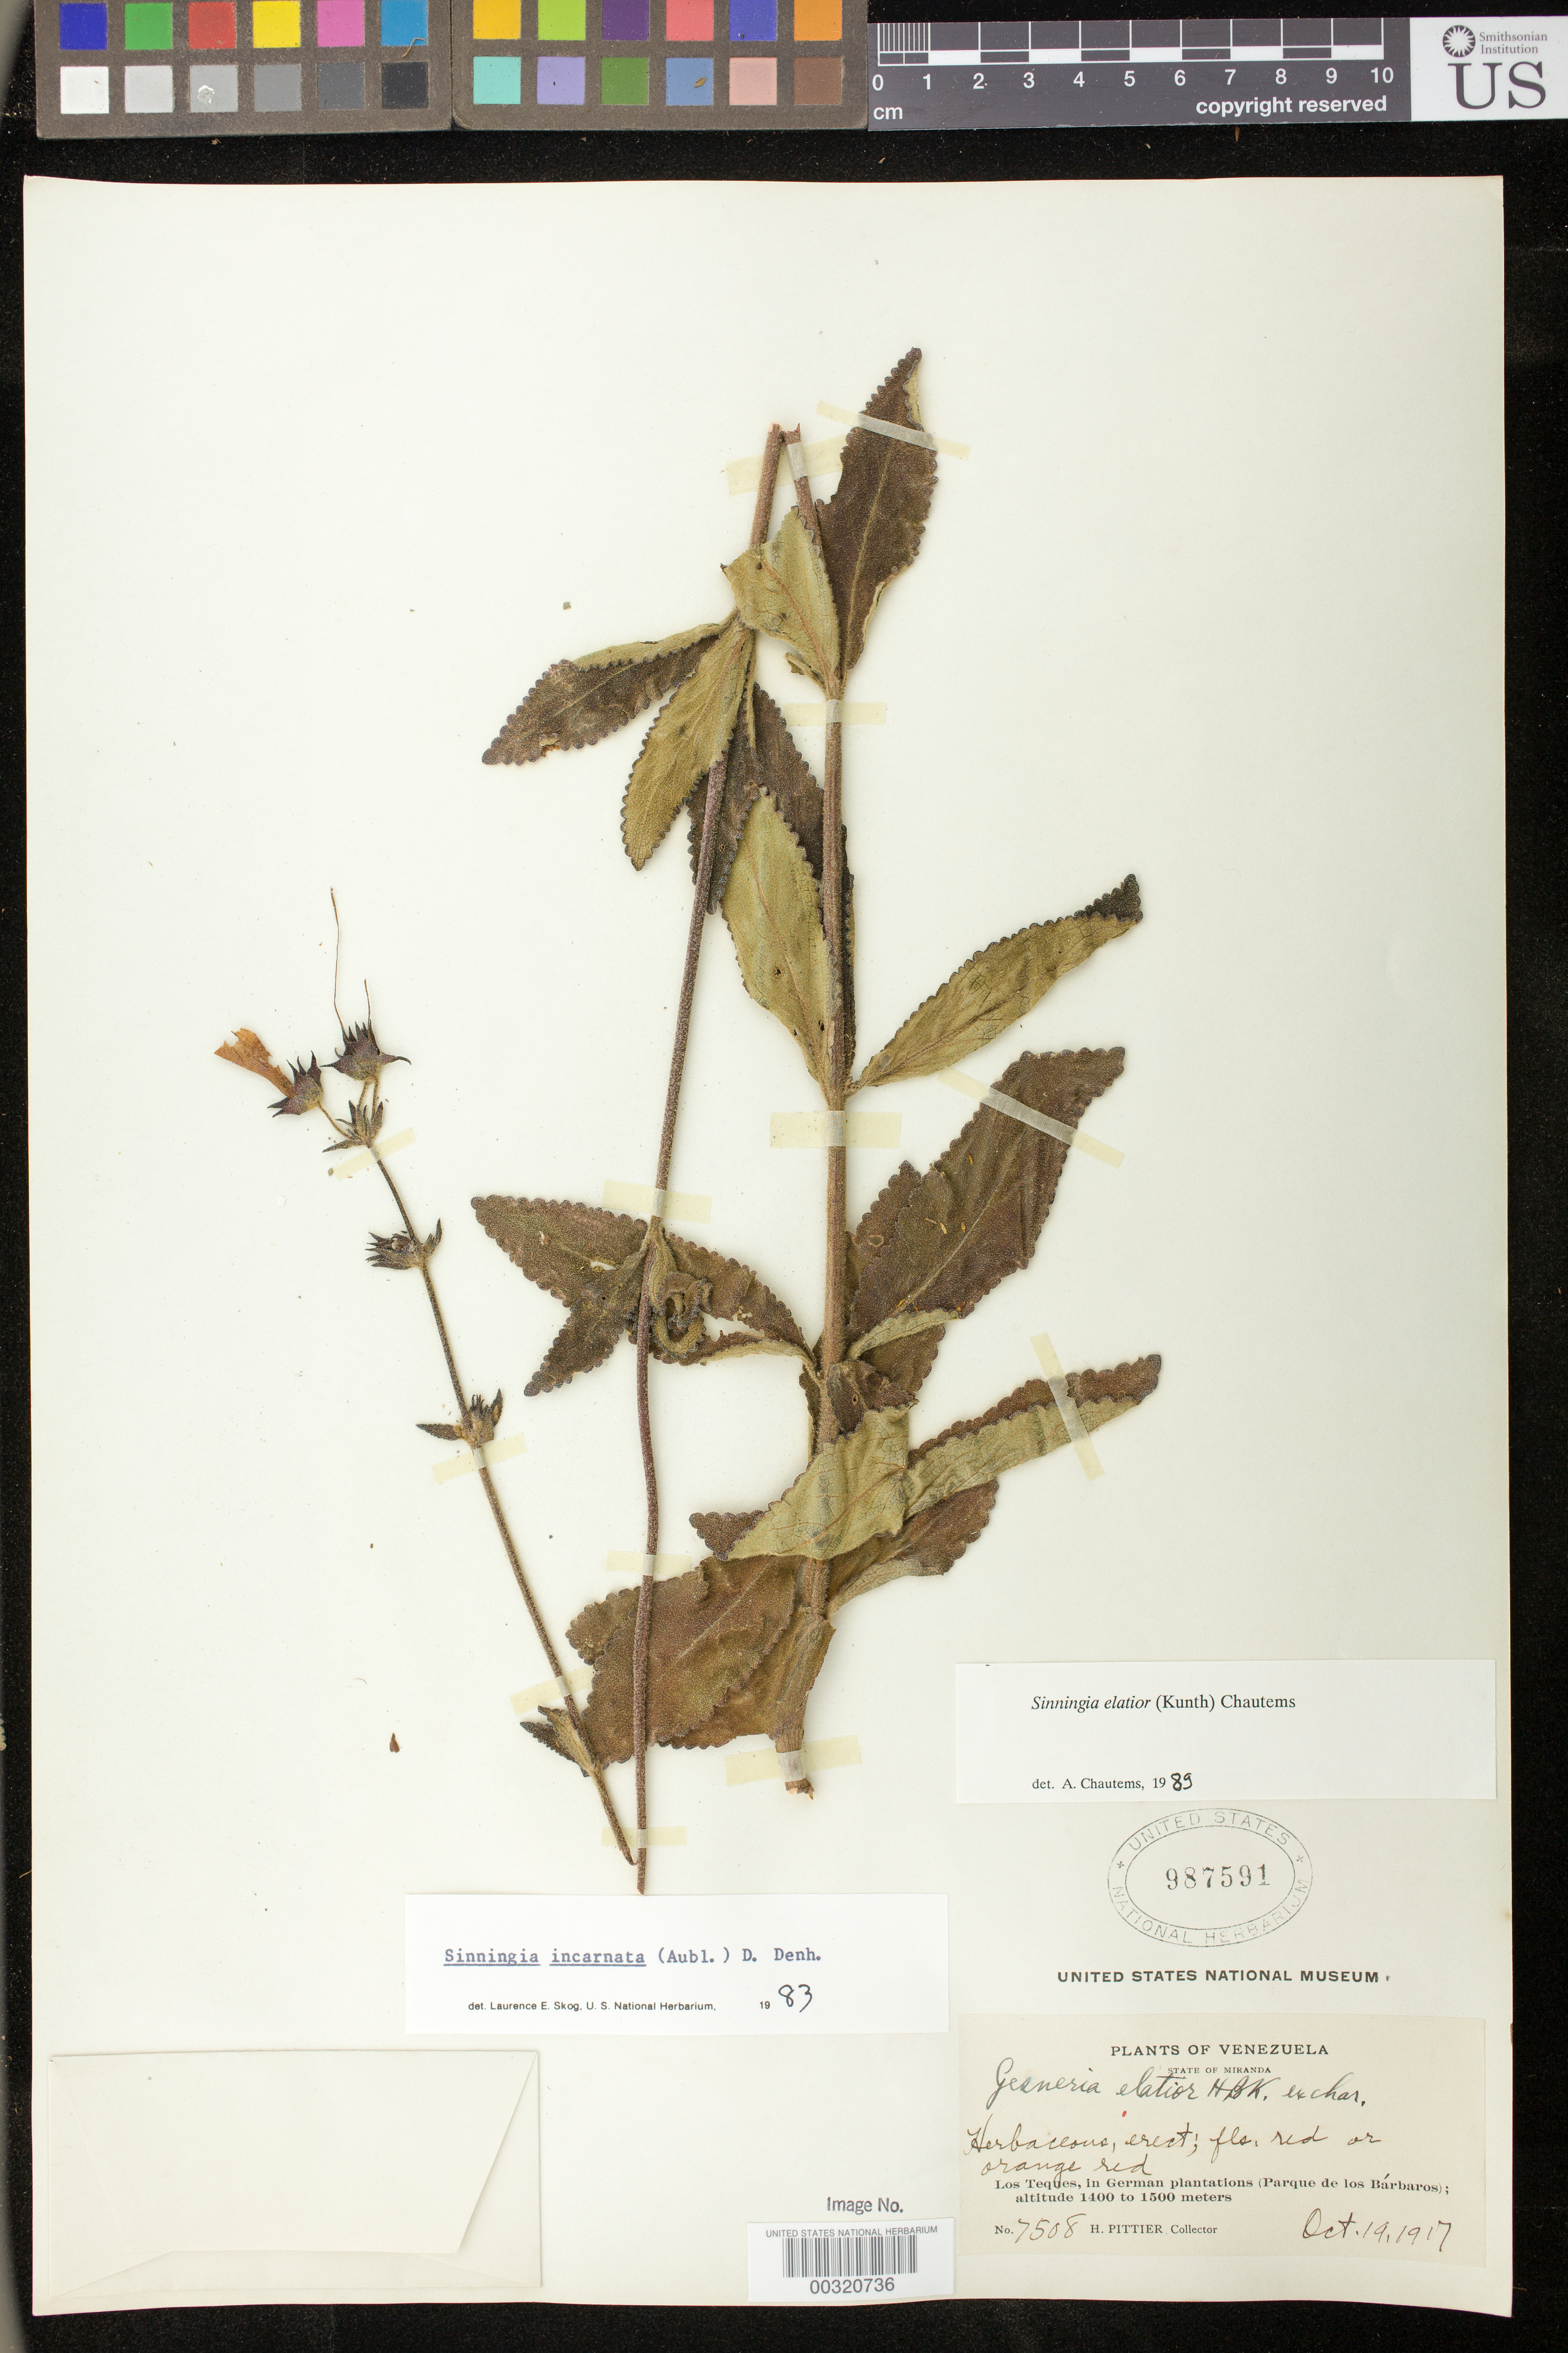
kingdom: Plantae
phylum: Tracheophyta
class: Magnoliopsida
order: Lamiales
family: Gesneriaceae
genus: Sinningia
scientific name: Sinningia elatior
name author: (Kunth) Chautems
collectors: H. F. Pittier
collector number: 7508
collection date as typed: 19 Oct 1917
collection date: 1917-10-19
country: Venezuela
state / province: Miranda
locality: Los Teques, in German plantations (Parque de Los Barbaros)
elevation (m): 1400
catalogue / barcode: US 987591